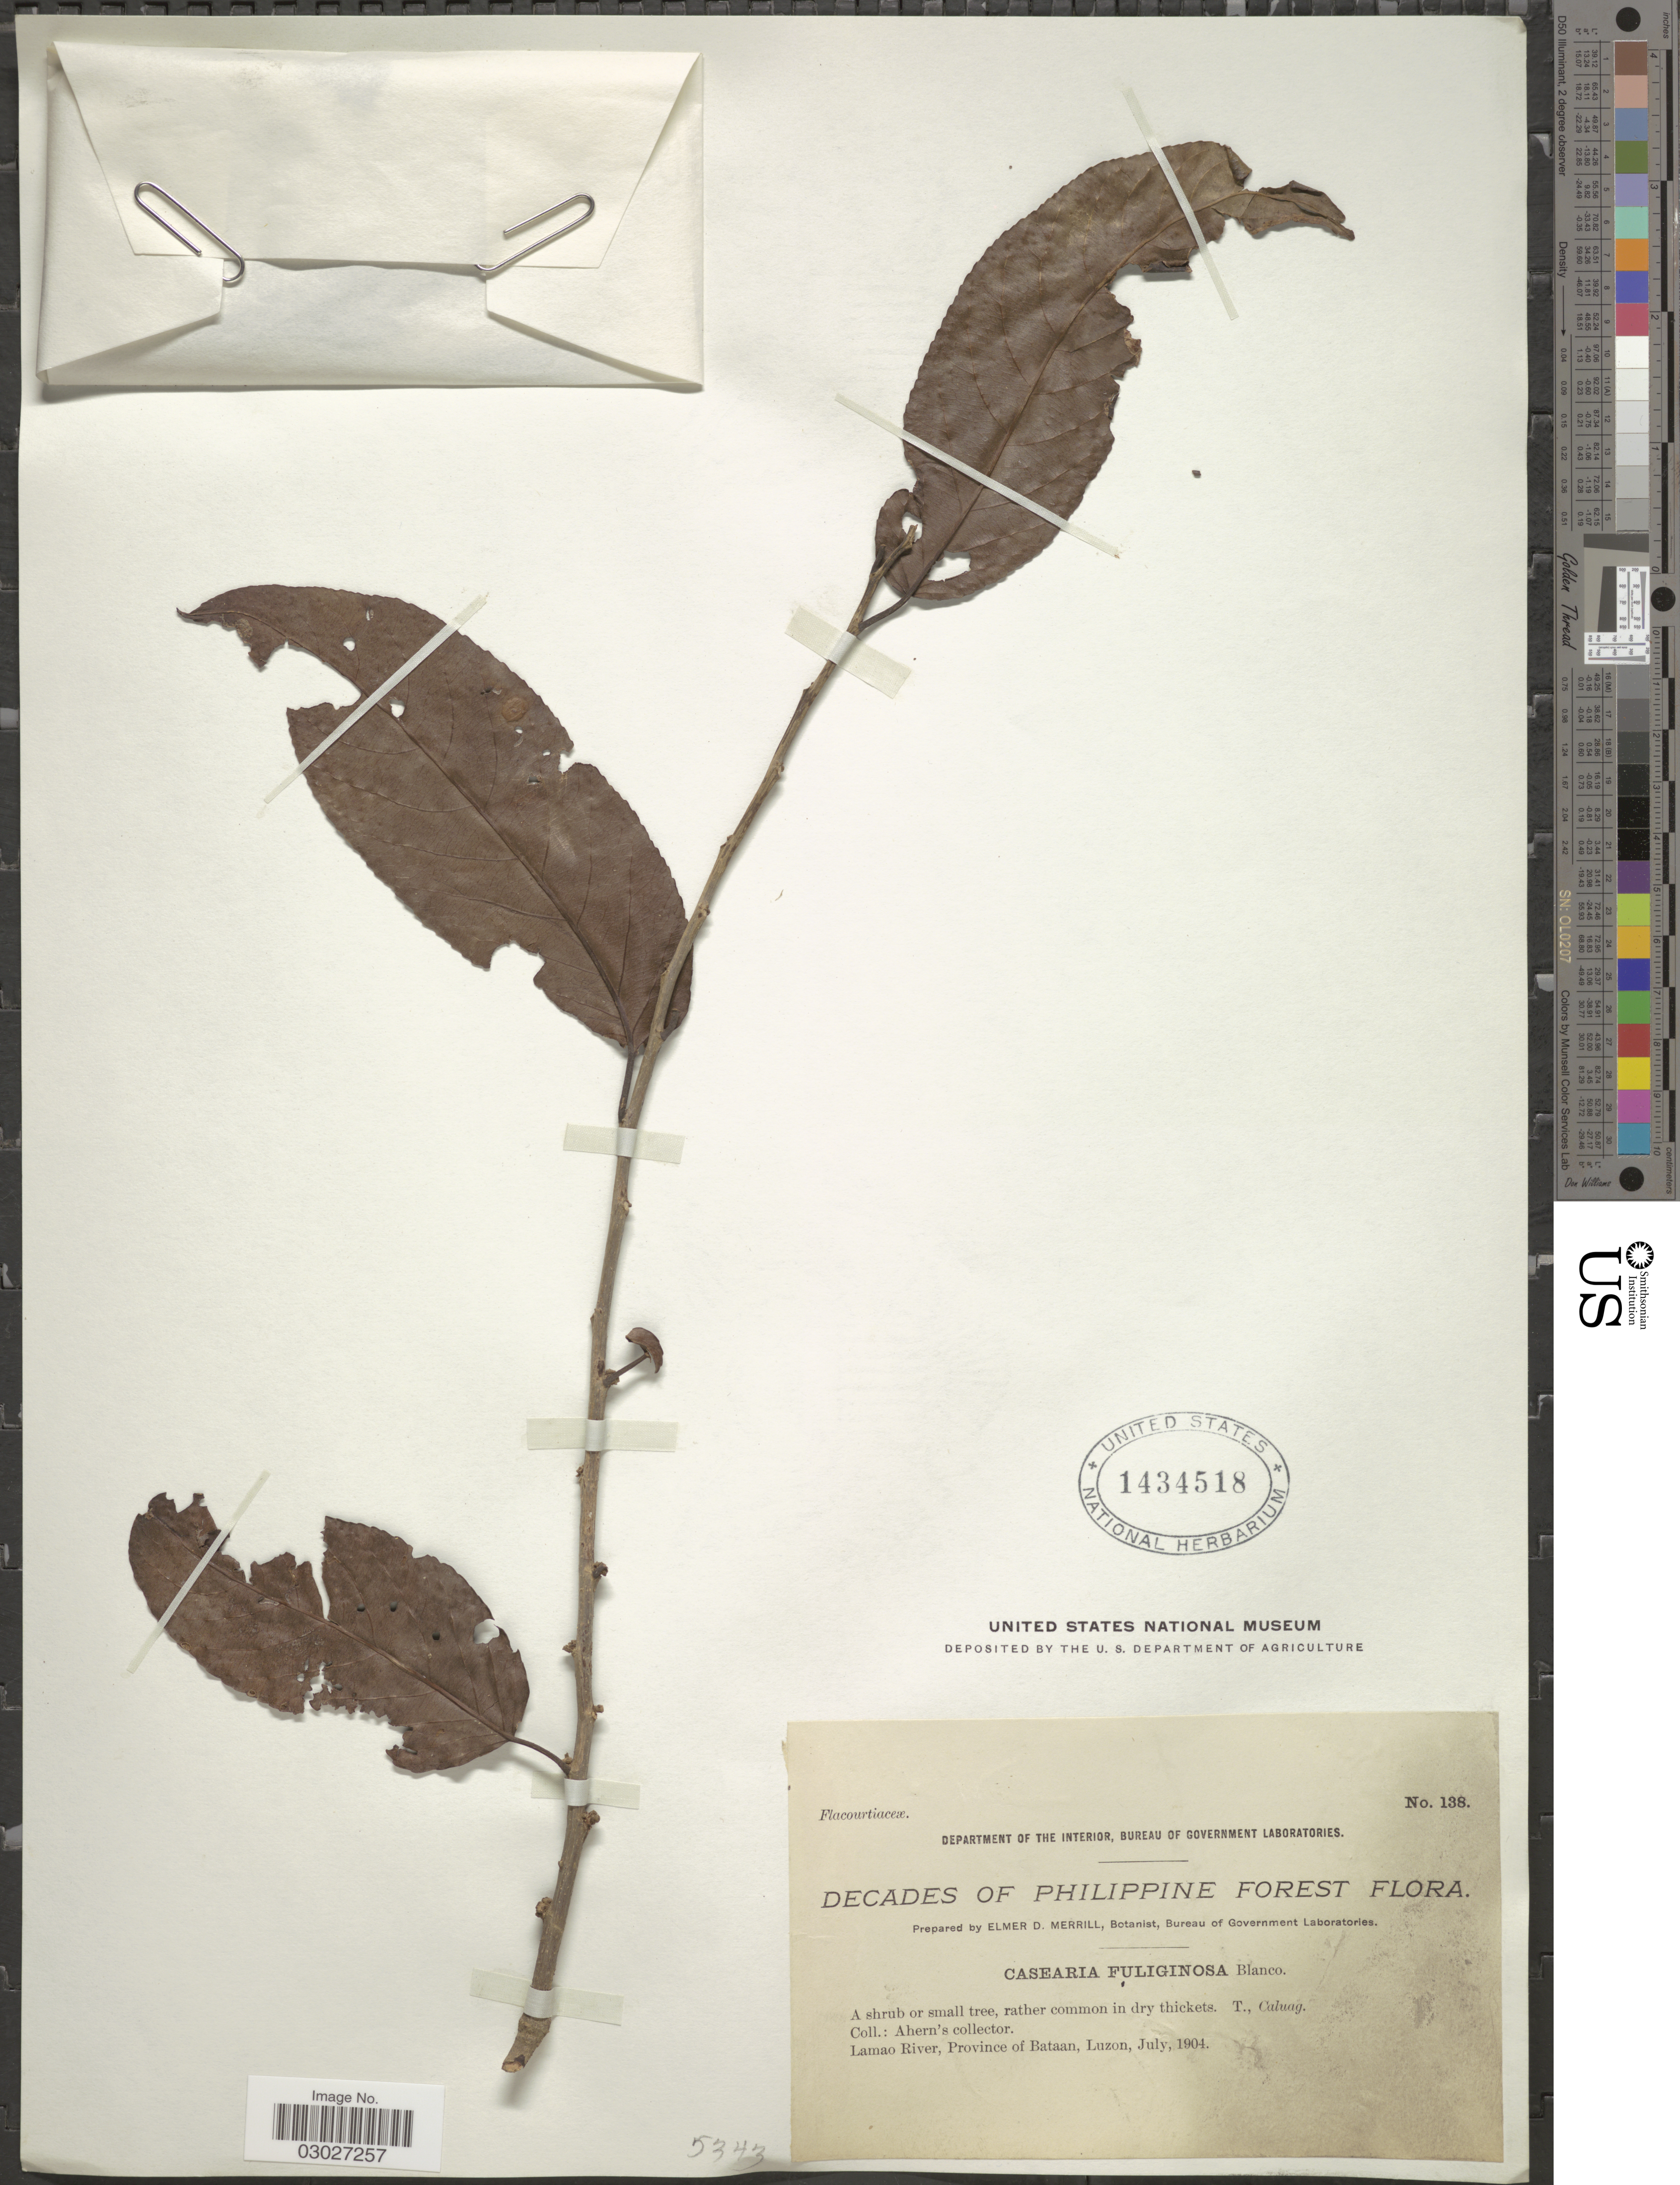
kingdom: Plantae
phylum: Tracheophyta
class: Magnoliopsida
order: Malpighiales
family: Salicaceae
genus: Casearia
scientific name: Casearia fuliginosa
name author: (Blanco) Blanco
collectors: -. Ahern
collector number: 138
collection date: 1904-07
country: Philippines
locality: Decades of Philippin Forest, Lamao River, Province of Bataan, Luzon.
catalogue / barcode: US 1434518